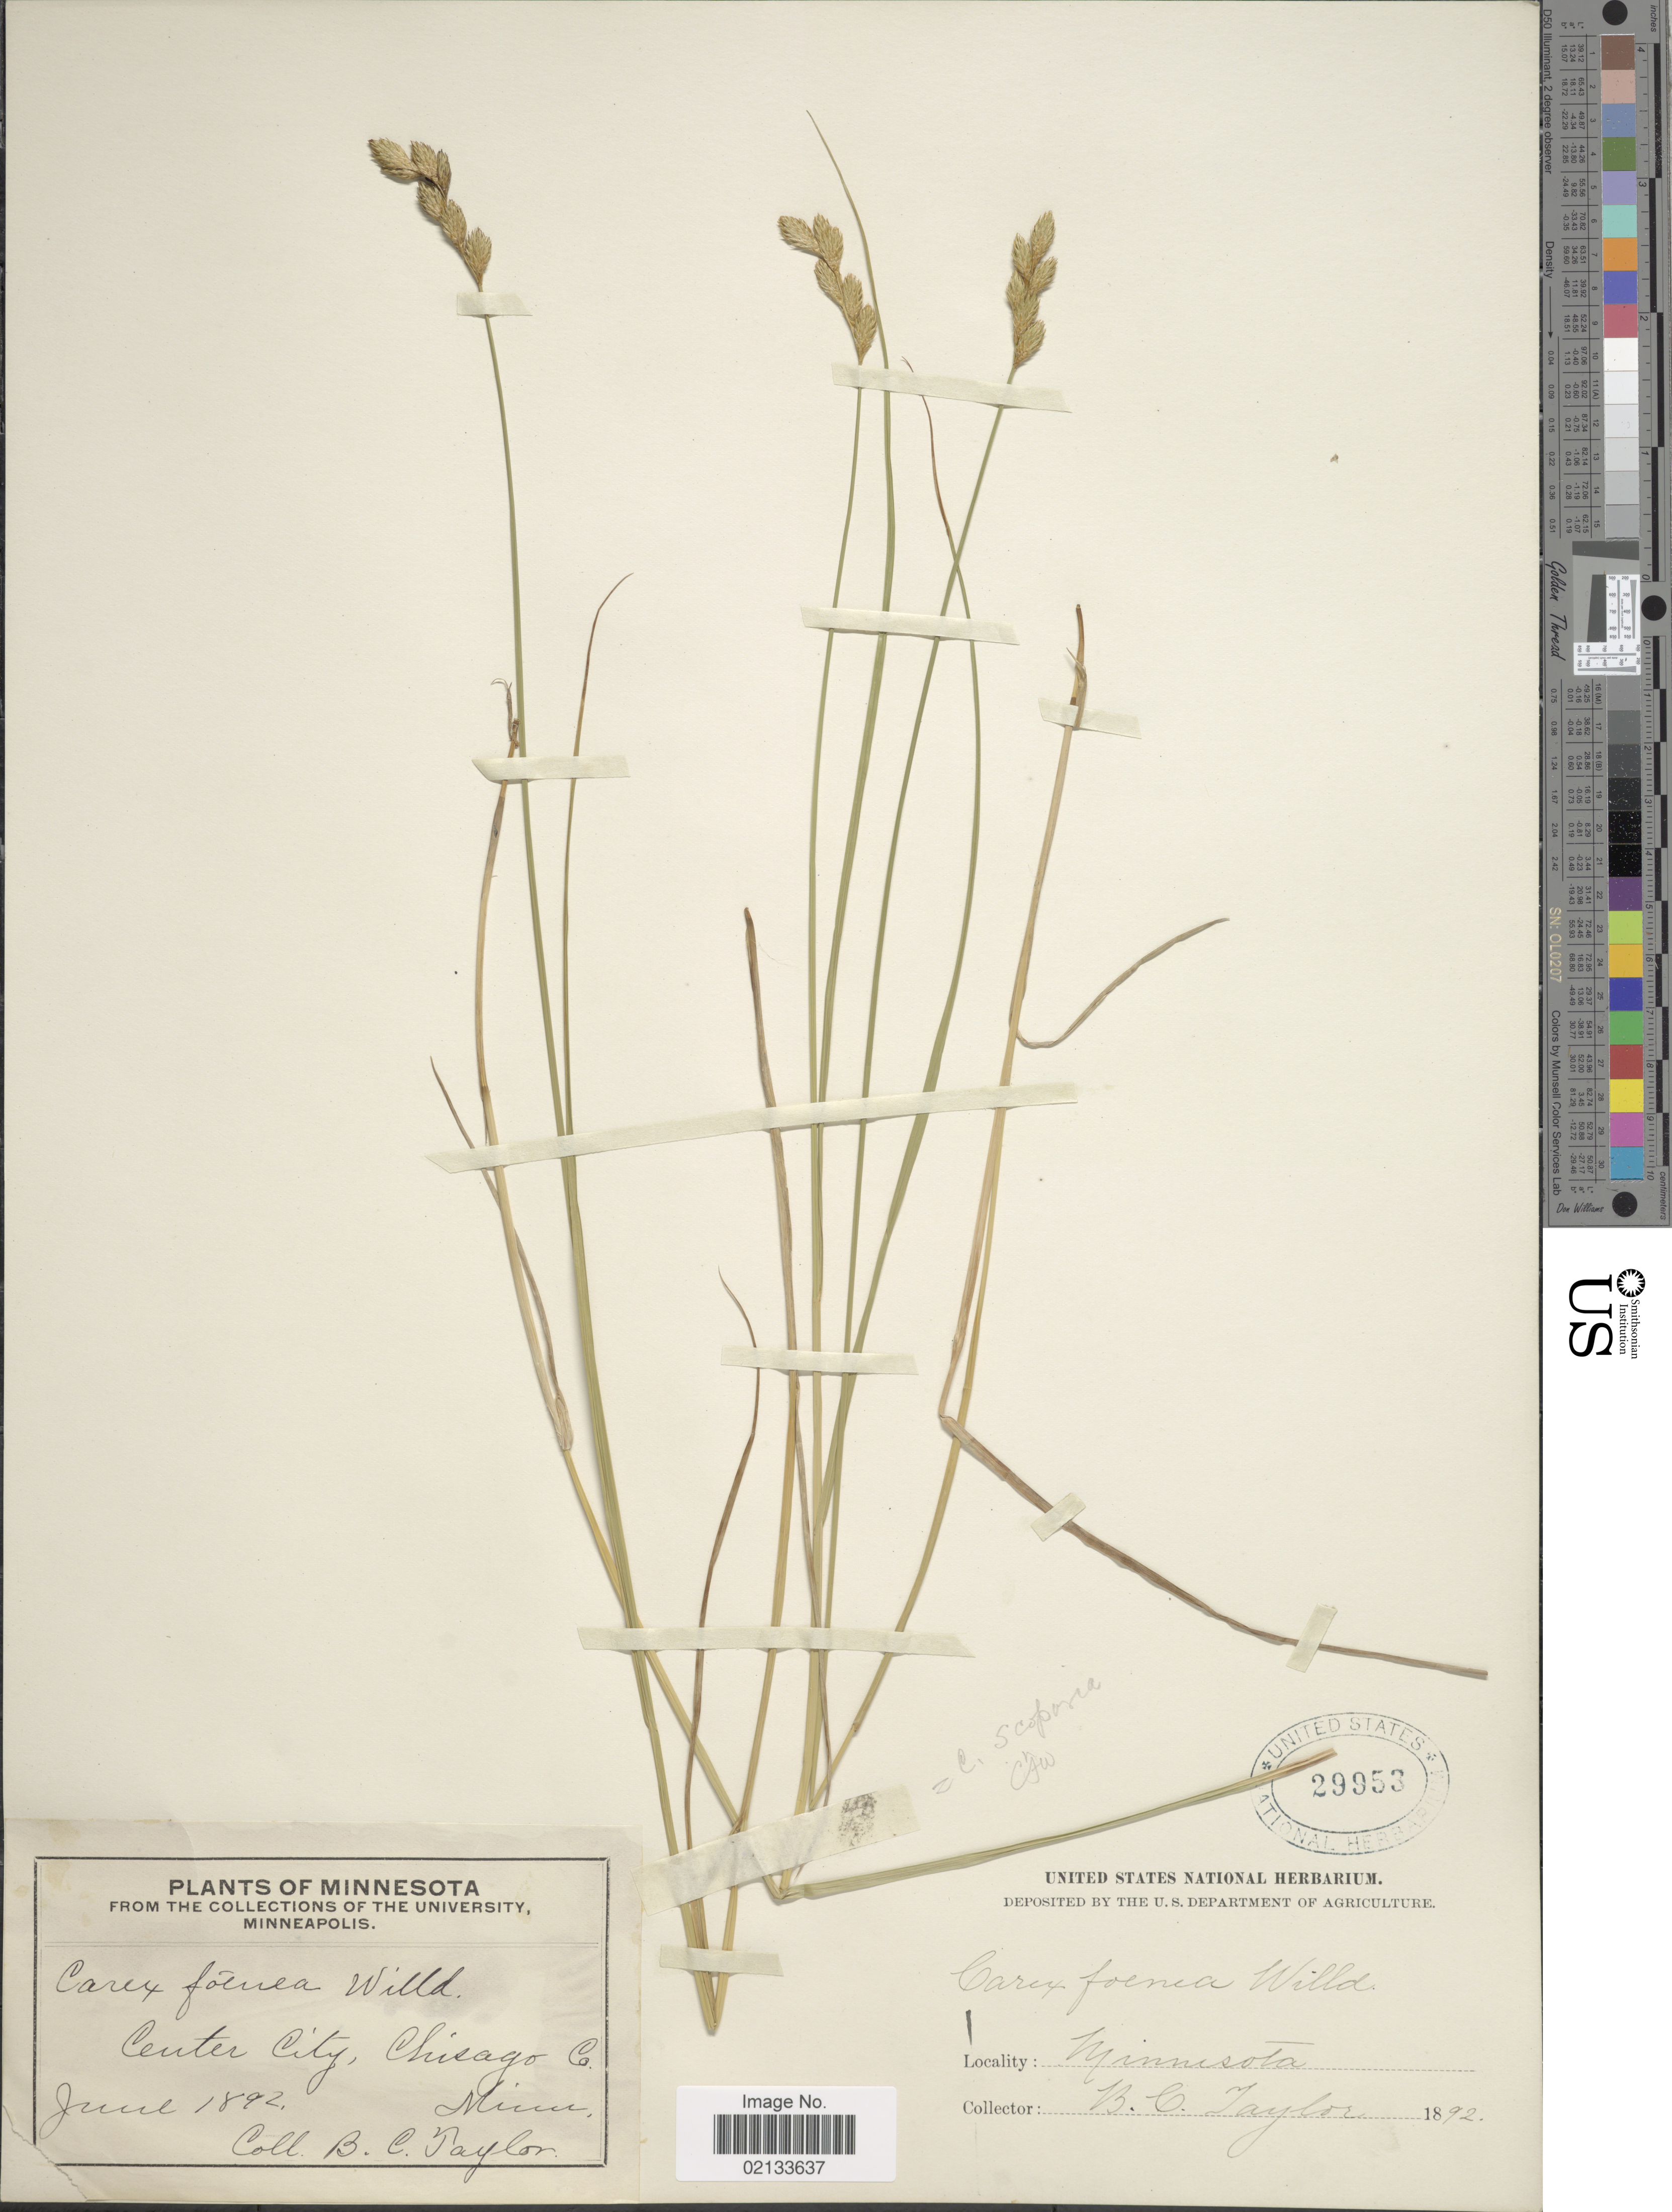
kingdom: Plantae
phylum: Tracheophyta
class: Liliopsida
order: Poales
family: Cyperaceae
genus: Carex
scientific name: Carex scoparia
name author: Schkuhr ex Willd.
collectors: B. C. Taylor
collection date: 1892-06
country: United States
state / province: Minnesota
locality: Center City, Chicago Co.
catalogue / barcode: US 29953